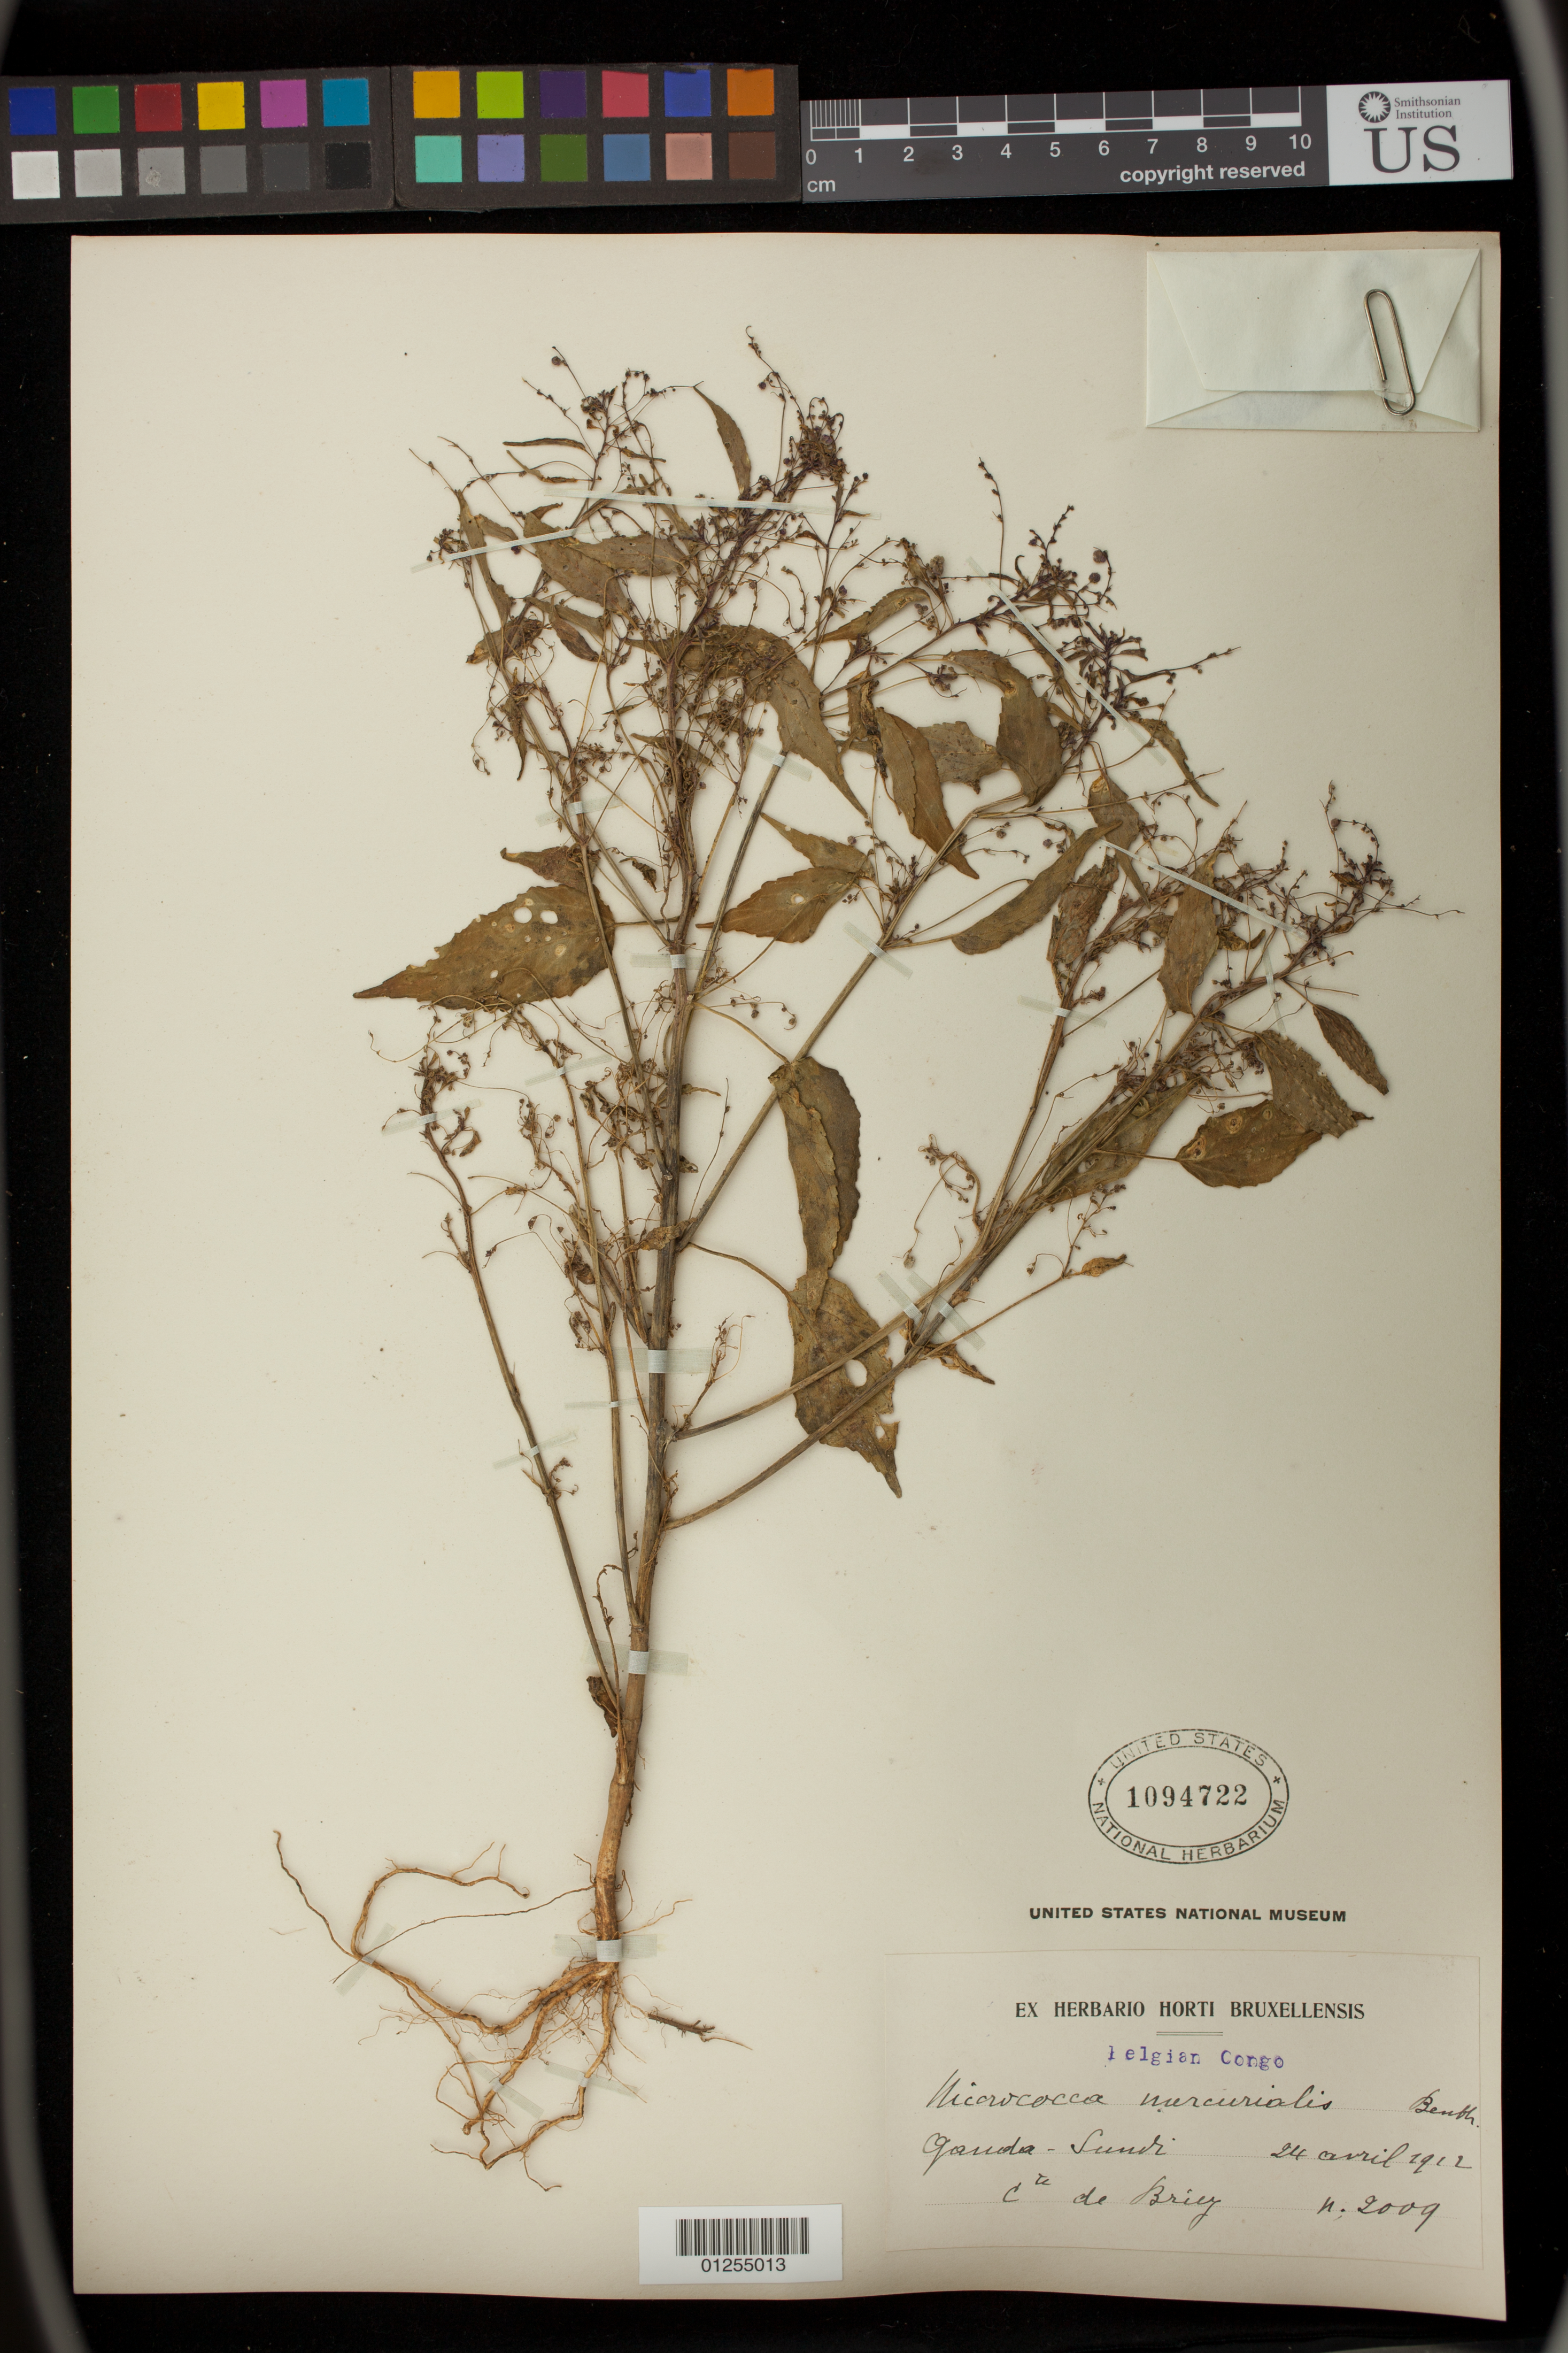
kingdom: Plantae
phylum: Tracheophyta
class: Magnoliopsida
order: Malpighiales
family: Euphorbiaceae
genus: Micrococca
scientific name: Micrococca mercurialis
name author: (Linn) Benth.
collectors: J. Briey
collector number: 2009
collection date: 1912-04-24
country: Congo, Democratic Republic of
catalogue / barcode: US 1094722